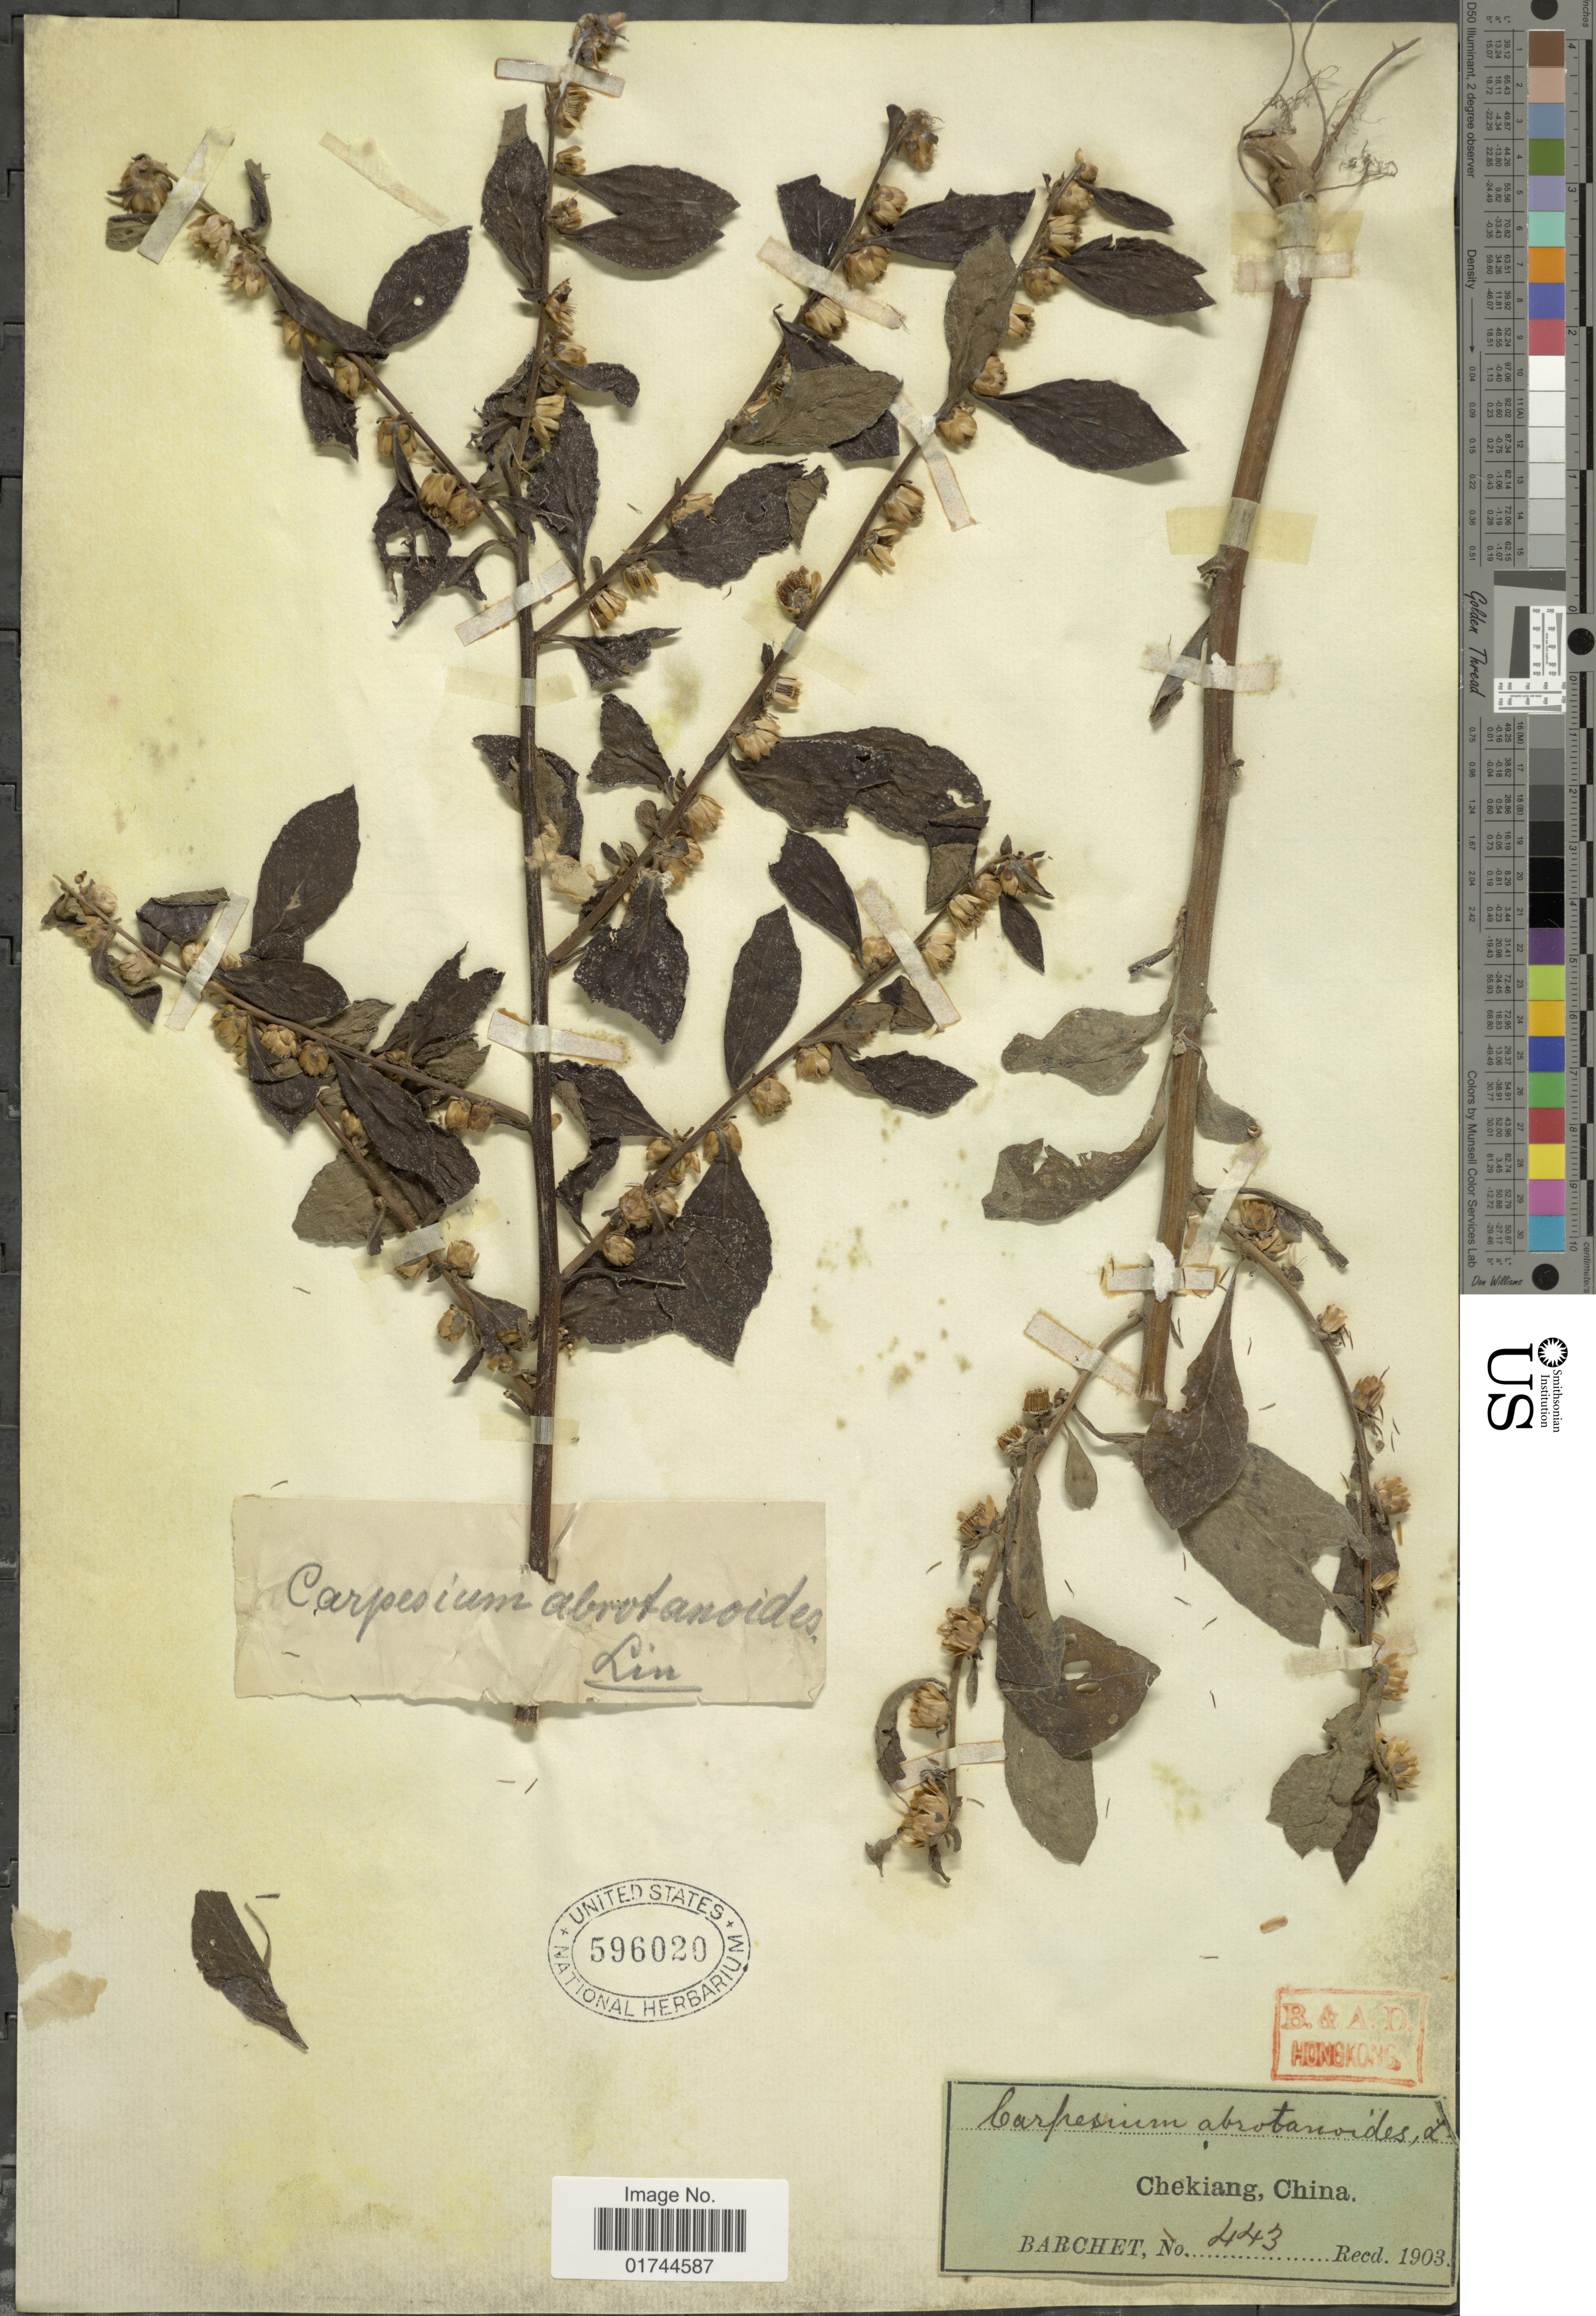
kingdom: Plantae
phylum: Tracheophyta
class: Magnoliopsida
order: Asterales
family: Asteraceae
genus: Carpesium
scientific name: Carpesium abrotanoides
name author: L.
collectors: Barchet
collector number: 443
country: China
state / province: Zhejiang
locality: Chekiang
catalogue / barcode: US 596020